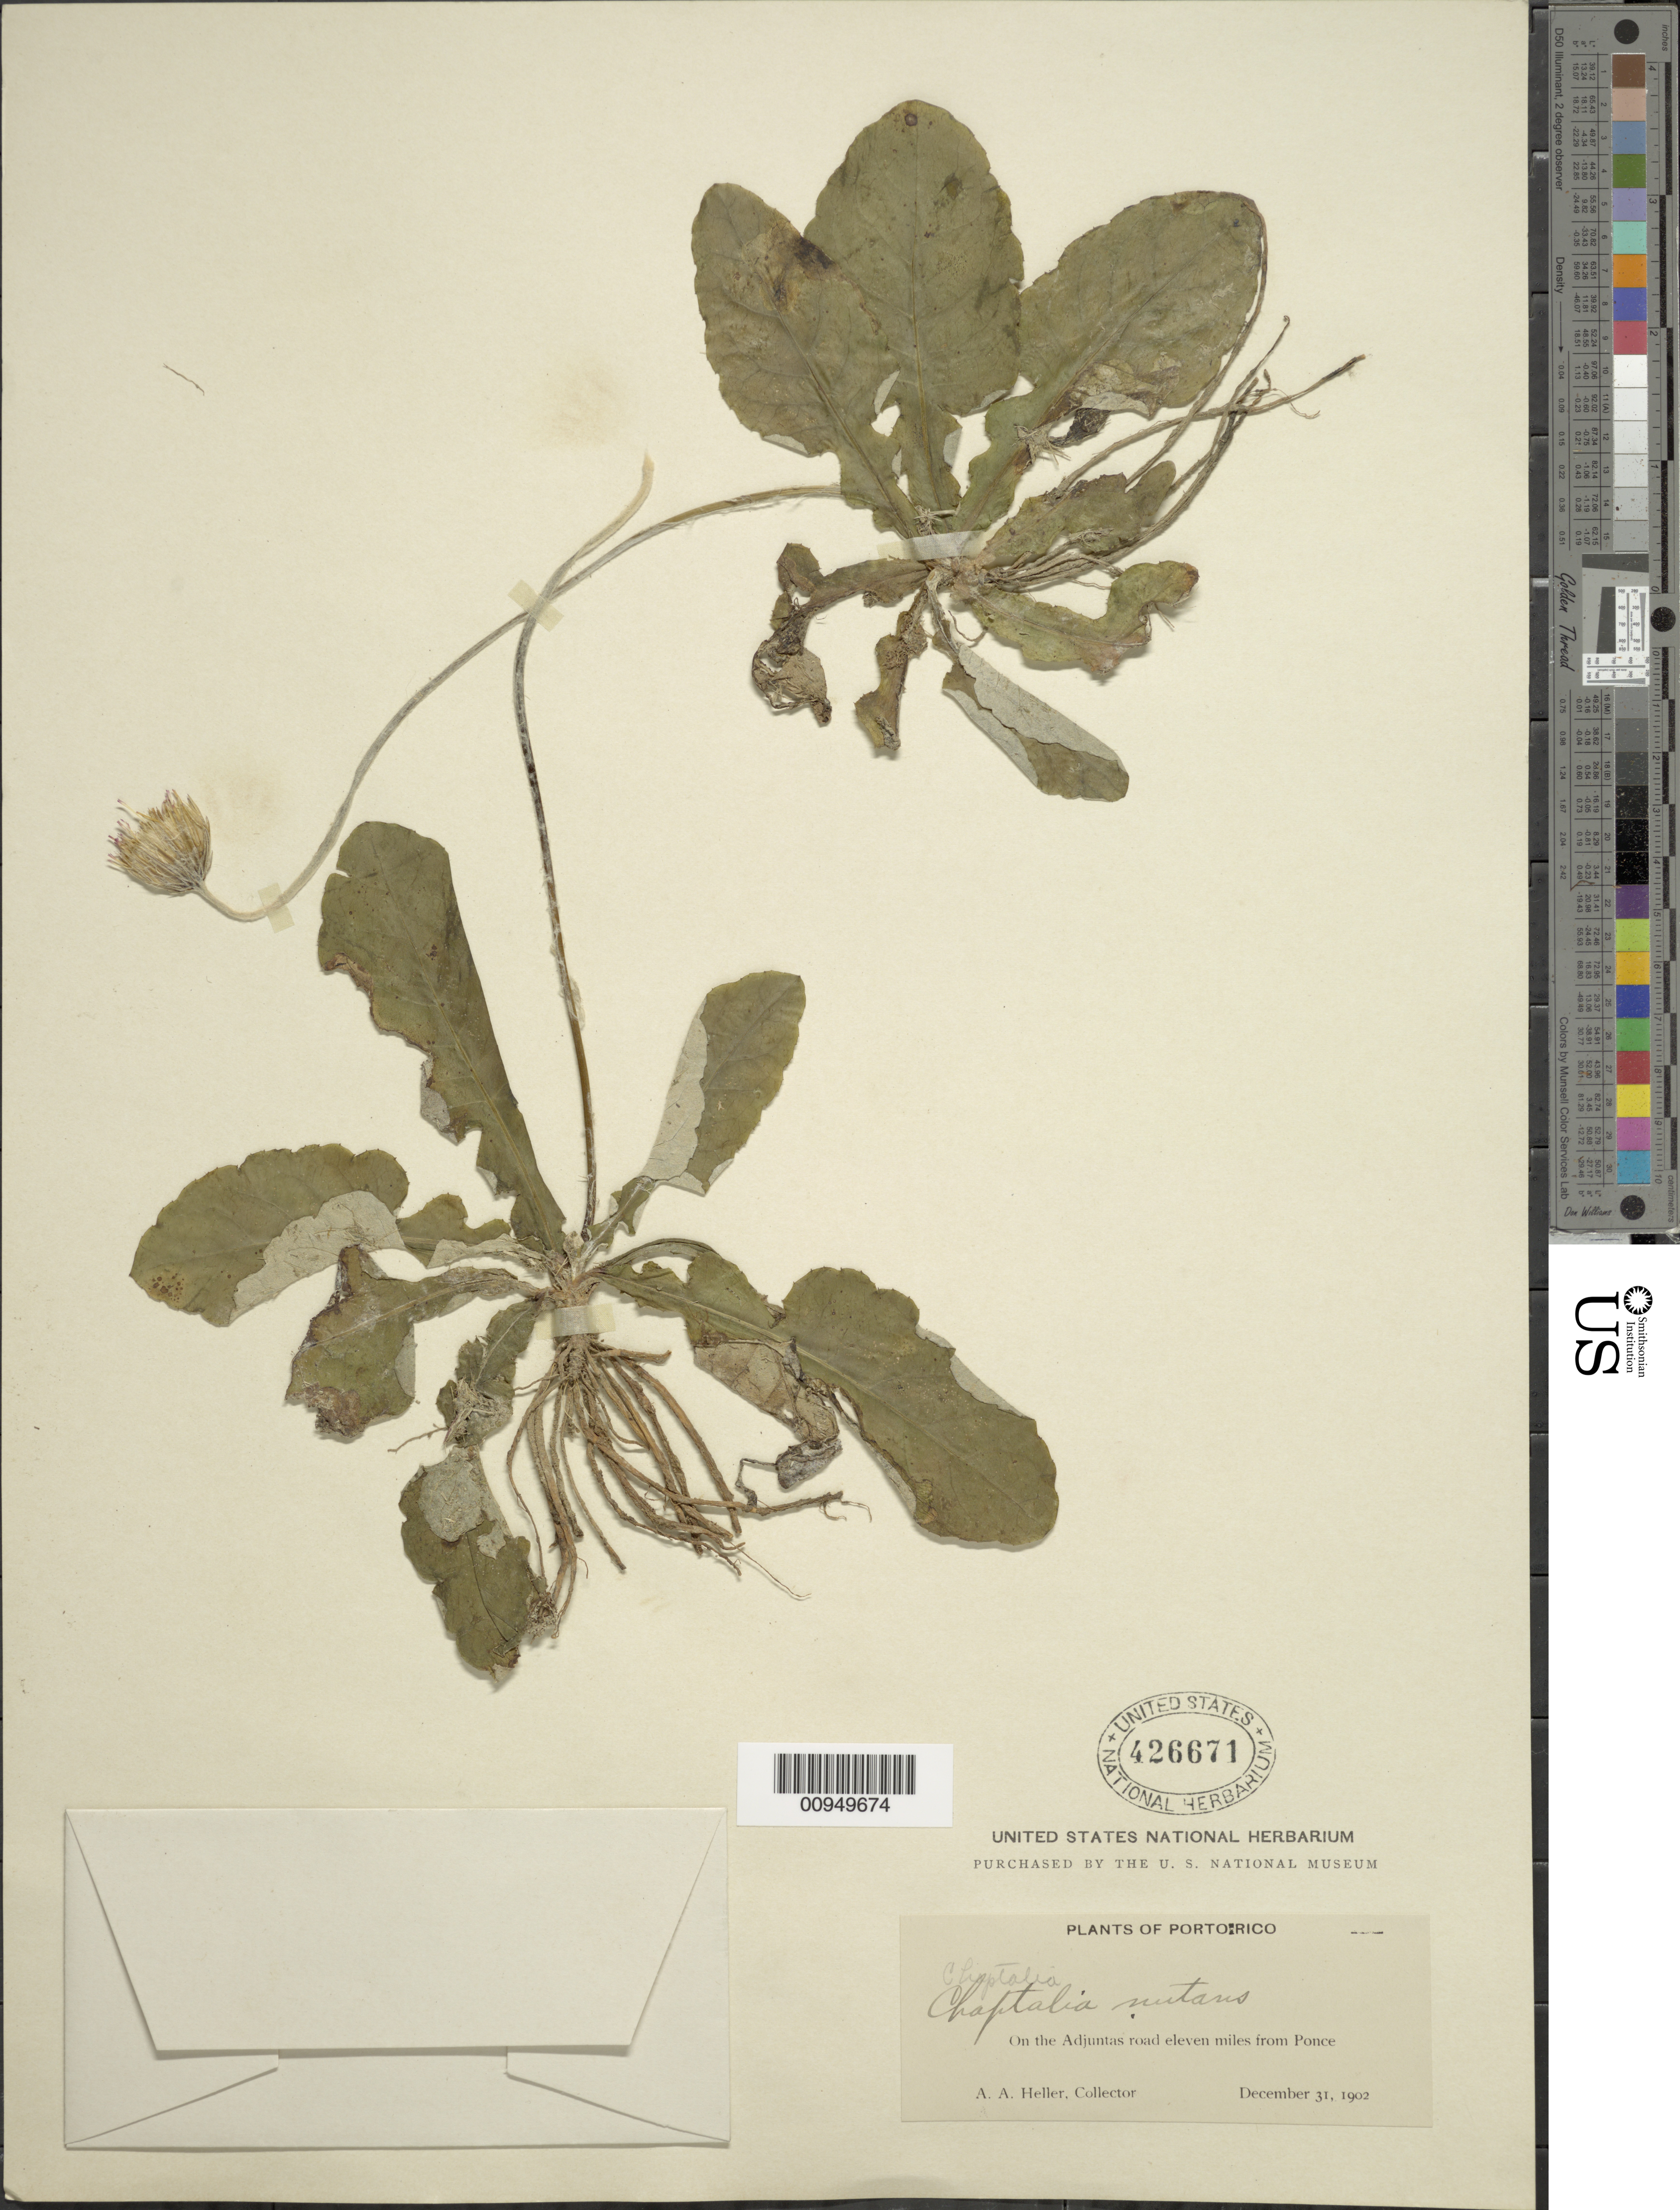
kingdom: Plantae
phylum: Tracheophyta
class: Magnoliopsida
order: Asterales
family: Asteraceae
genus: Chaptalia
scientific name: Chaptalia nutans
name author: (L.) Pol.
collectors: A. A. Heller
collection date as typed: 31 Dec 1902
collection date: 1902-12-31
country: Puerto Rico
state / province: Adjuntas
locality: On the Adjuntas Road, 11 miles from Ponce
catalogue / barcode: US 426671